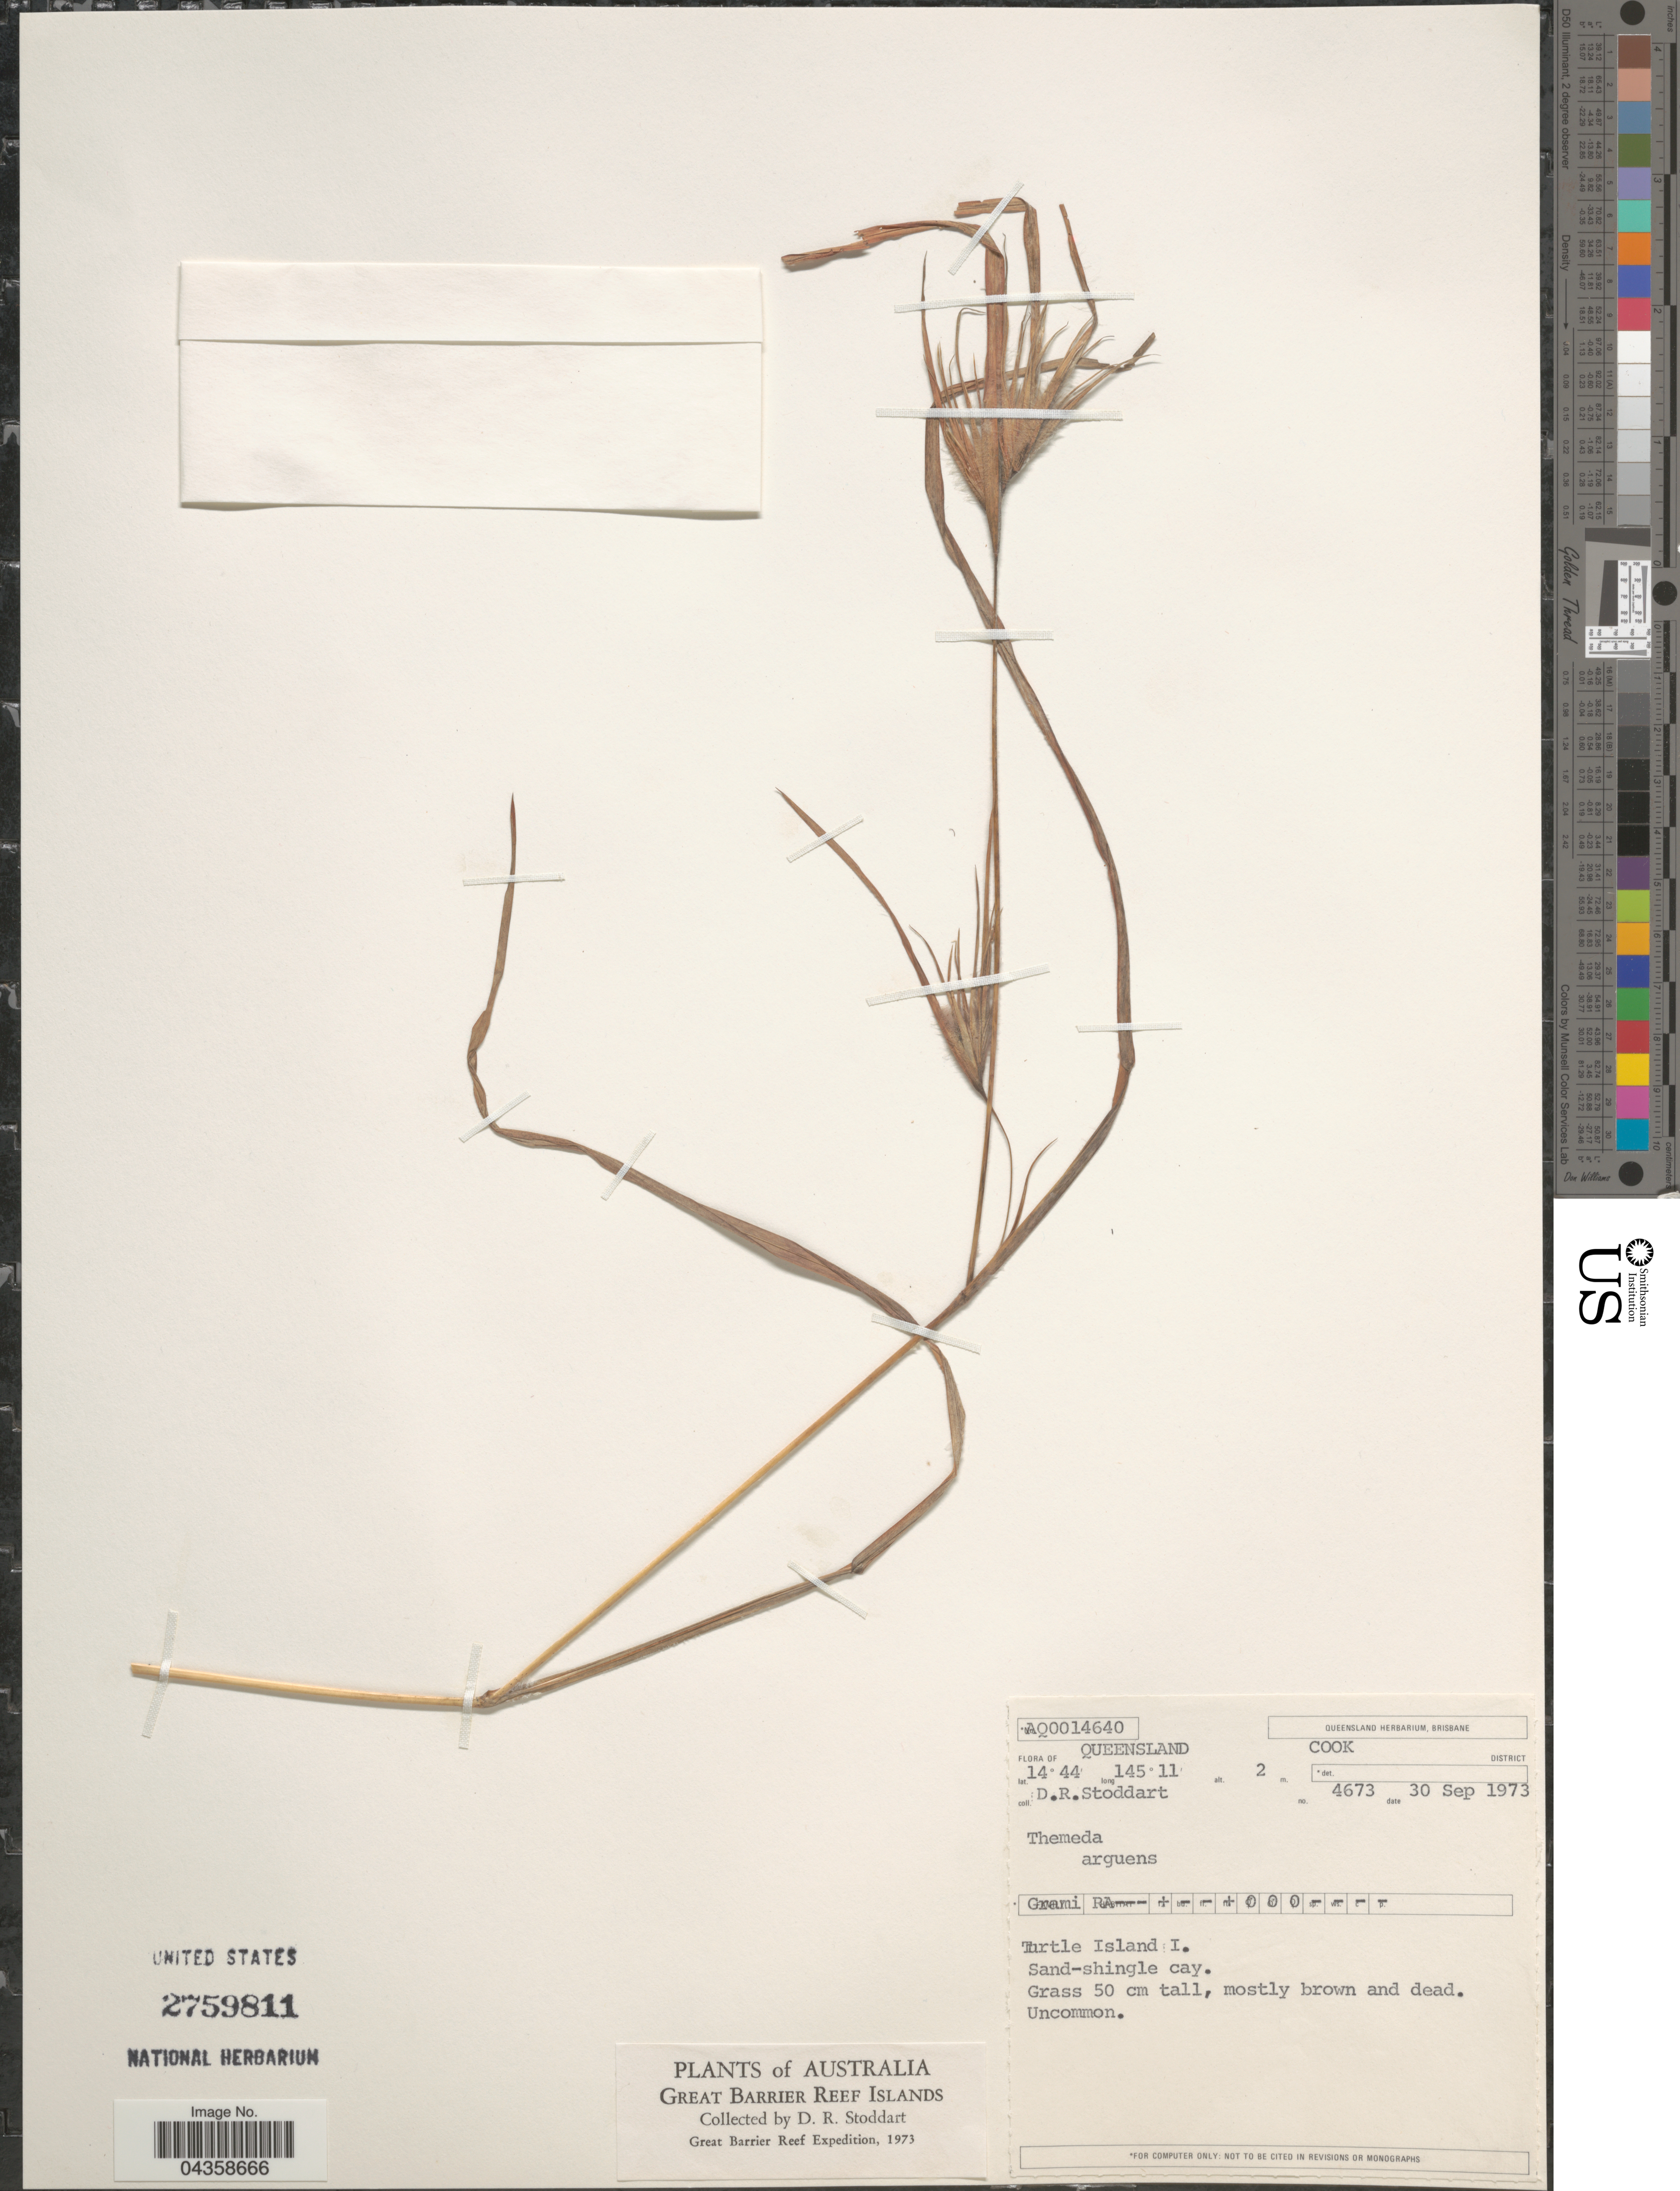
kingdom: Plantae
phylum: Tracheophyta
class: Liliopsida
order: Poales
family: Poaceae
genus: Themeda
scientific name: Themeda arguens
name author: (L.) Hack.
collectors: D. R. Stoddart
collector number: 4673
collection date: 1973-09-30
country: Australia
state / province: Queensland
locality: Cook District. Turtle Island I. Great Barrier Reef Islands. Great Barrier Reef Expedition, 1973.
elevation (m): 2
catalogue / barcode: US 2759811